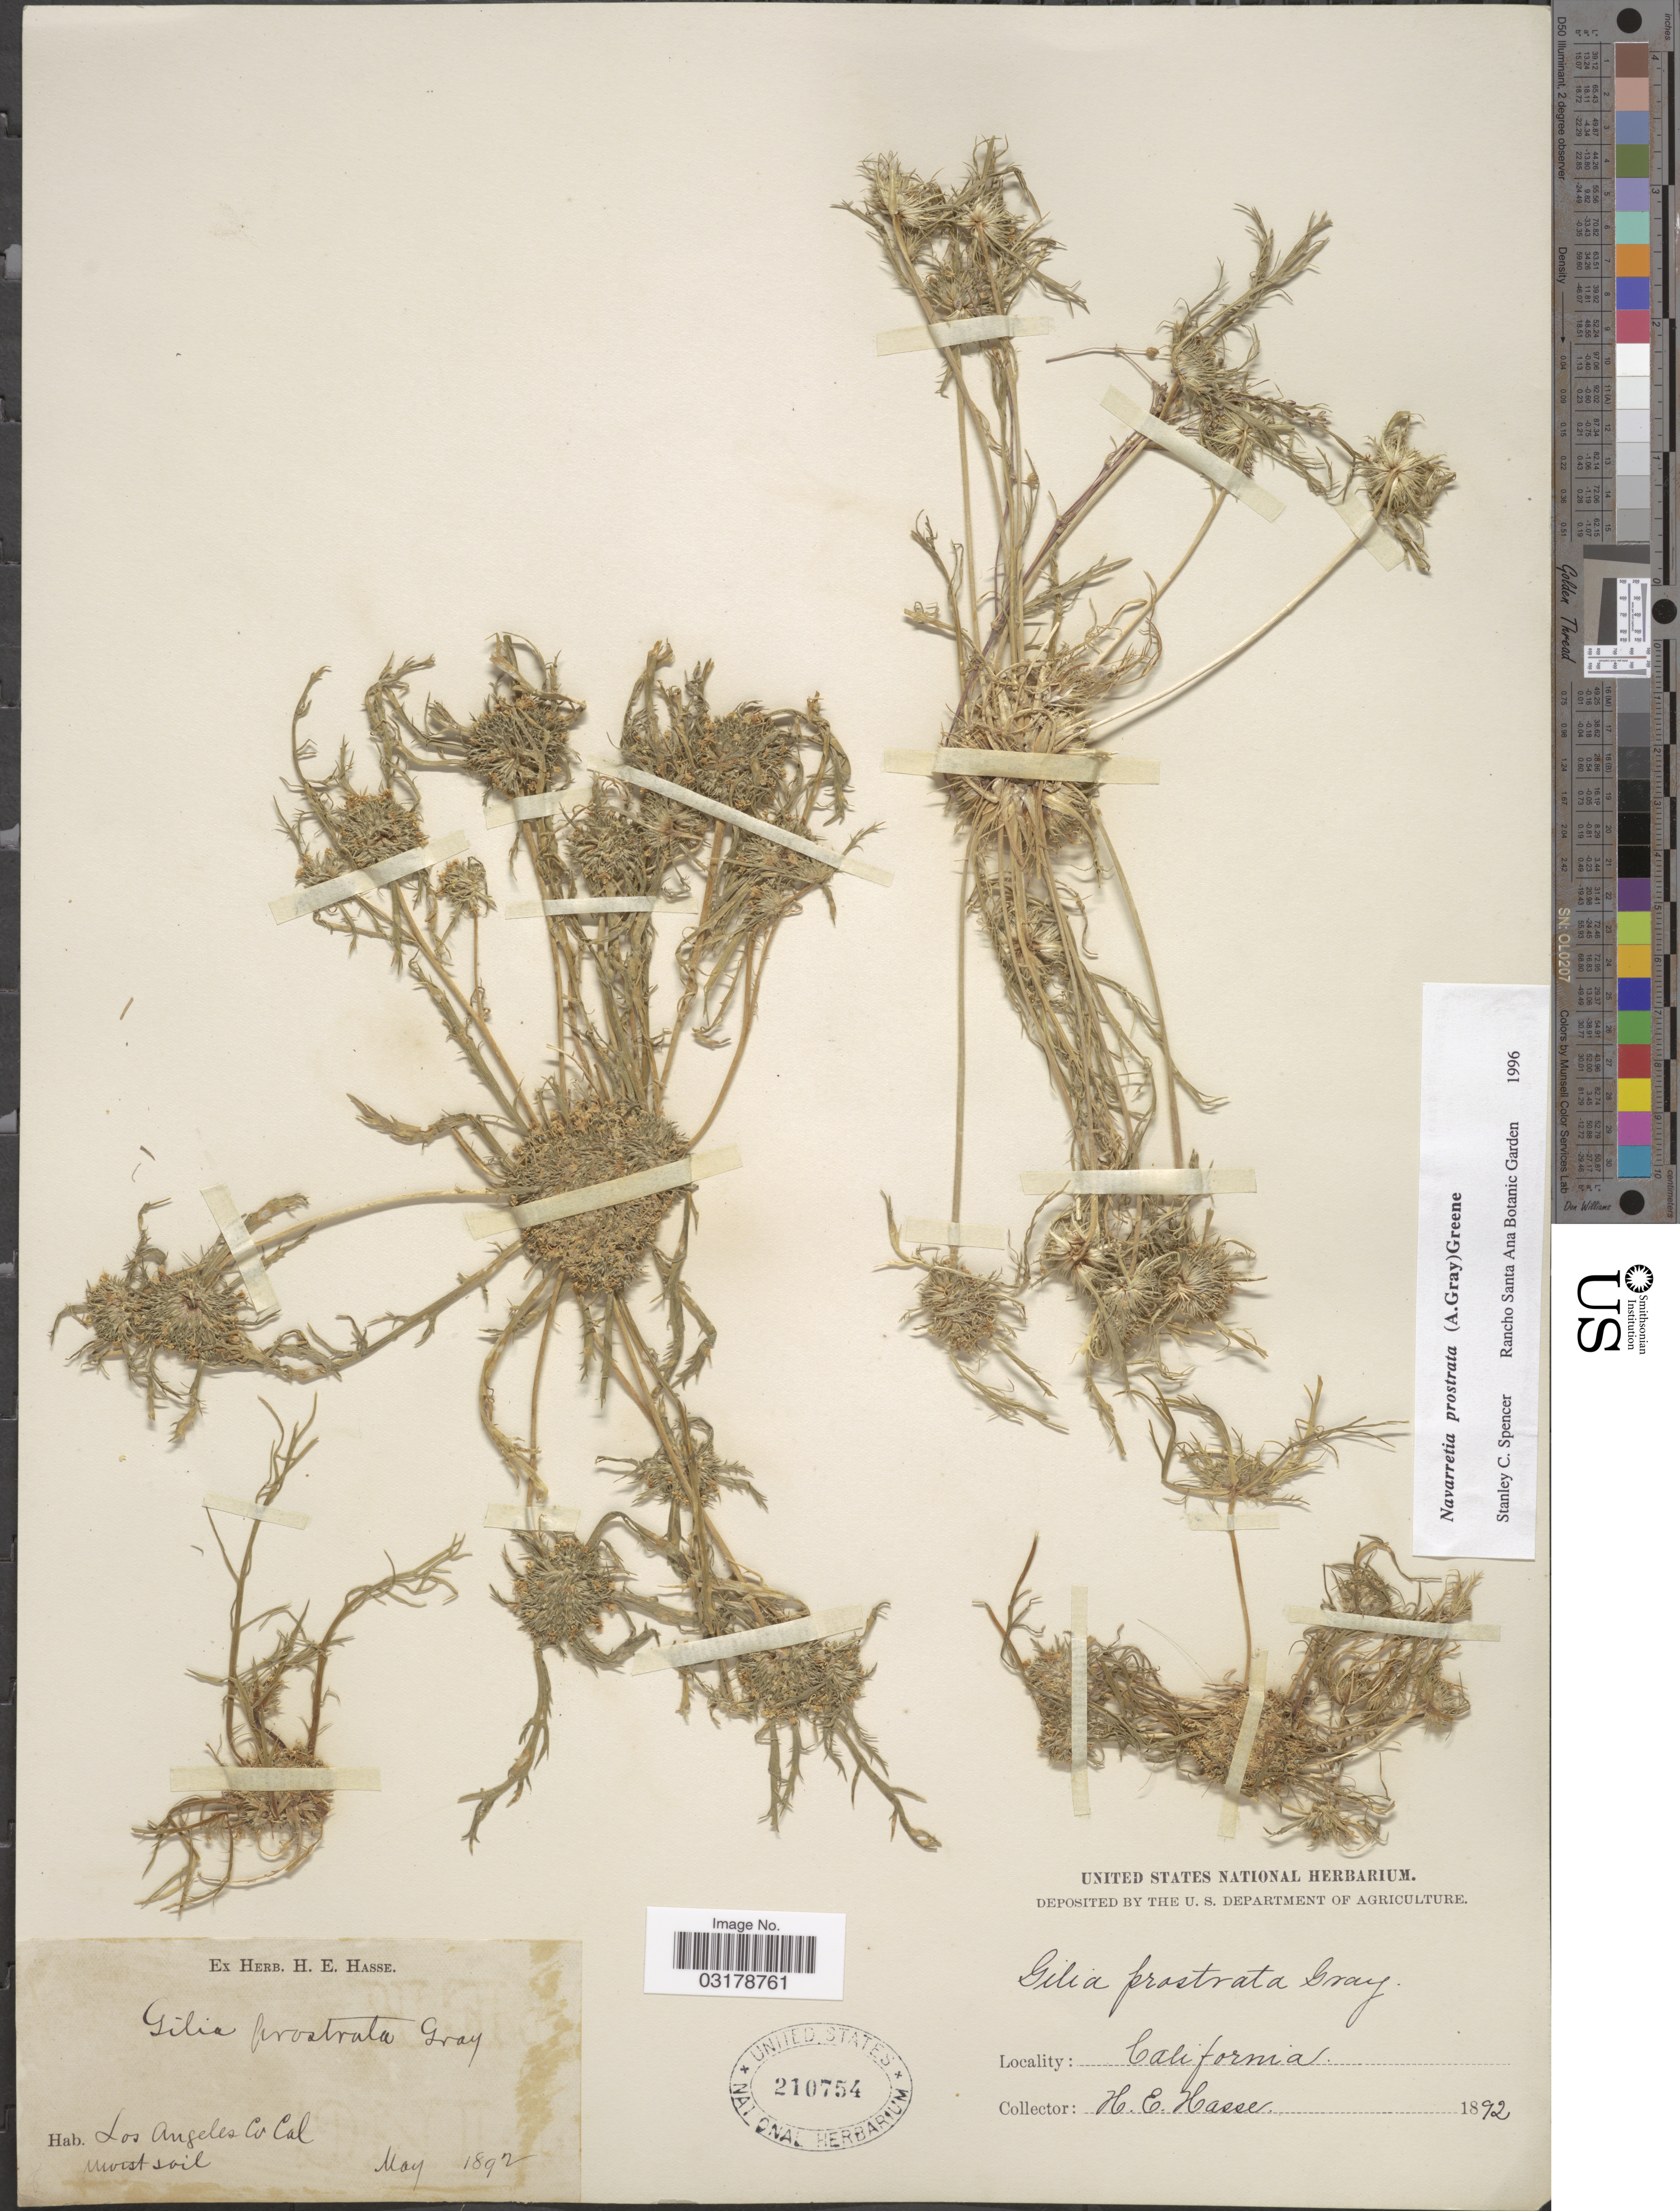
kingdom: Plantae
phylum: Tracheophyta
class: Magnoliopsida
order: Ericales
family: Polemoniaceae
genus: Navarretia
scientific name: Navarretia prostrata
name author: (A. Gray) S.W. Greene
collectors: H. E. Hasse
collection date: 1892-05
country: United States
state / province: California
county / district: Los Angeles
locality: Los Angeles Co.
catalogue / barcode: US 210754